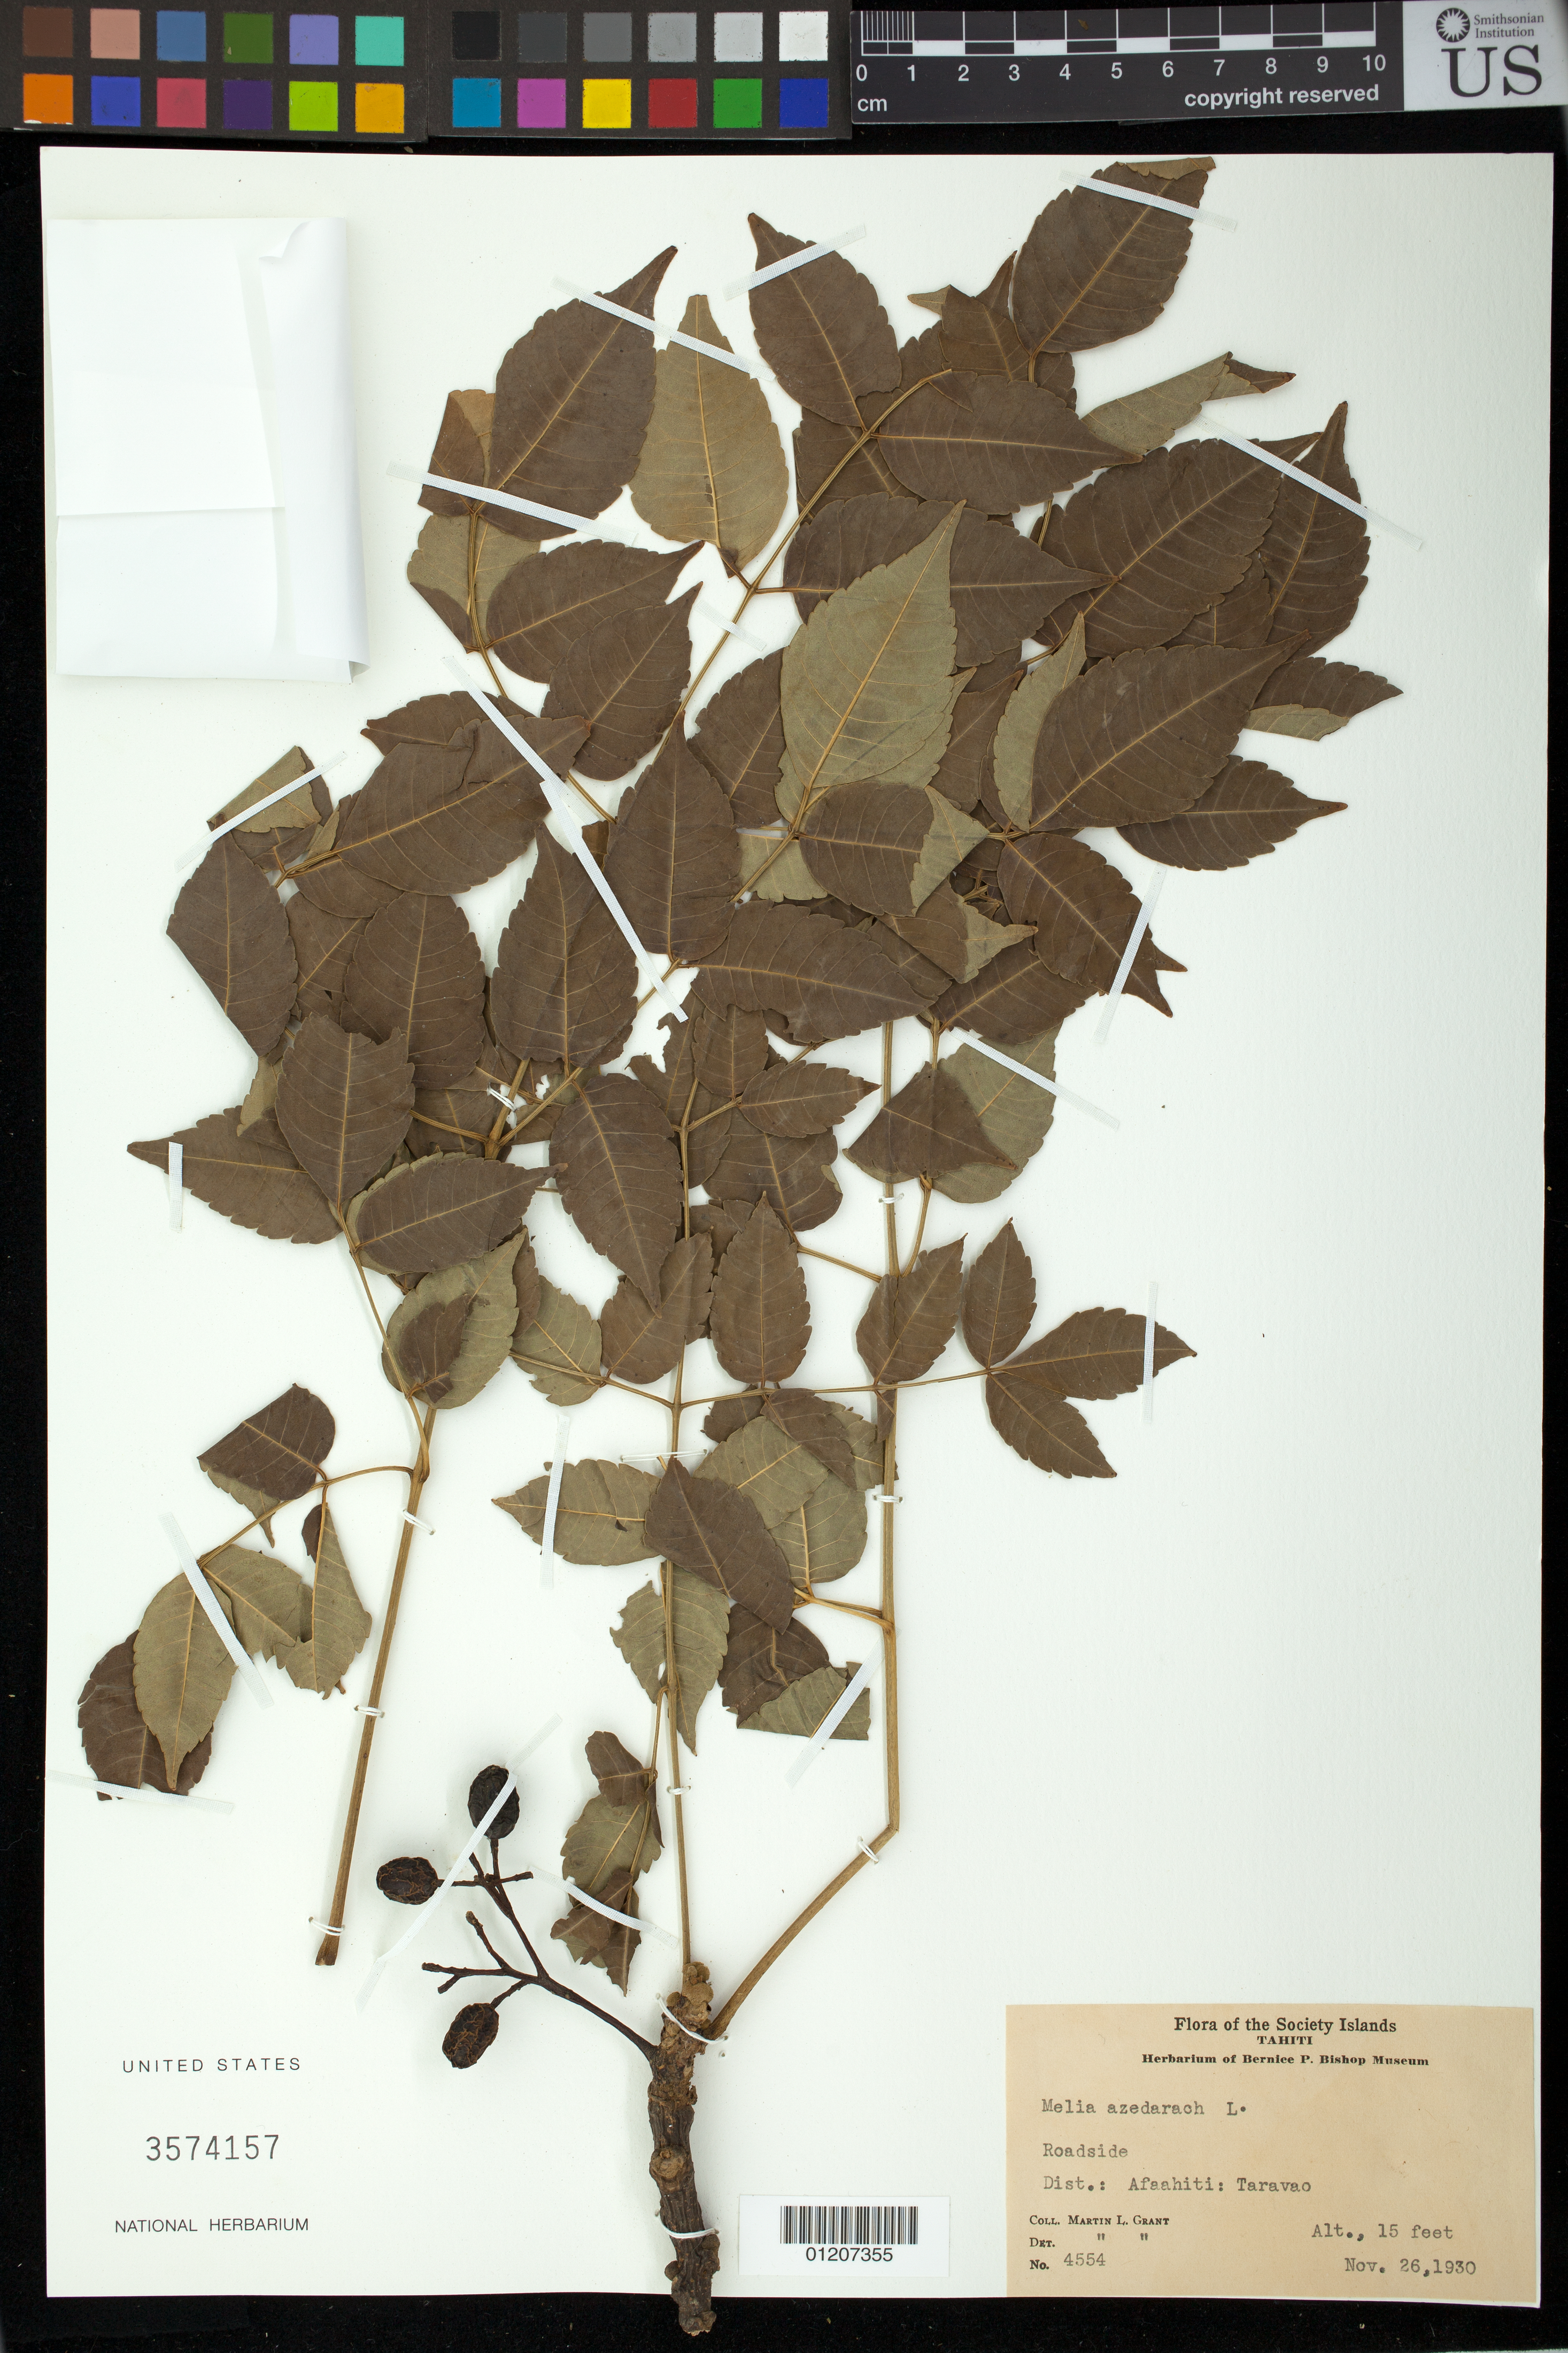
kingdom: Plantae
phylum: Tracheophyta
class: Magnoliopsida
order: Sapindales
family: Meliaceae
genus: Melia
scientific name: Melia azedarach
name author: L.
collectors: M. L. Grant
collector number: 4554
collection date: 1930-11-26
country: French Polynesia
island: Tahiti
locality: Afaahiti: Taravao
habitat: Roadside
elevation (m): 5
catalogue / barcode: US 3574157